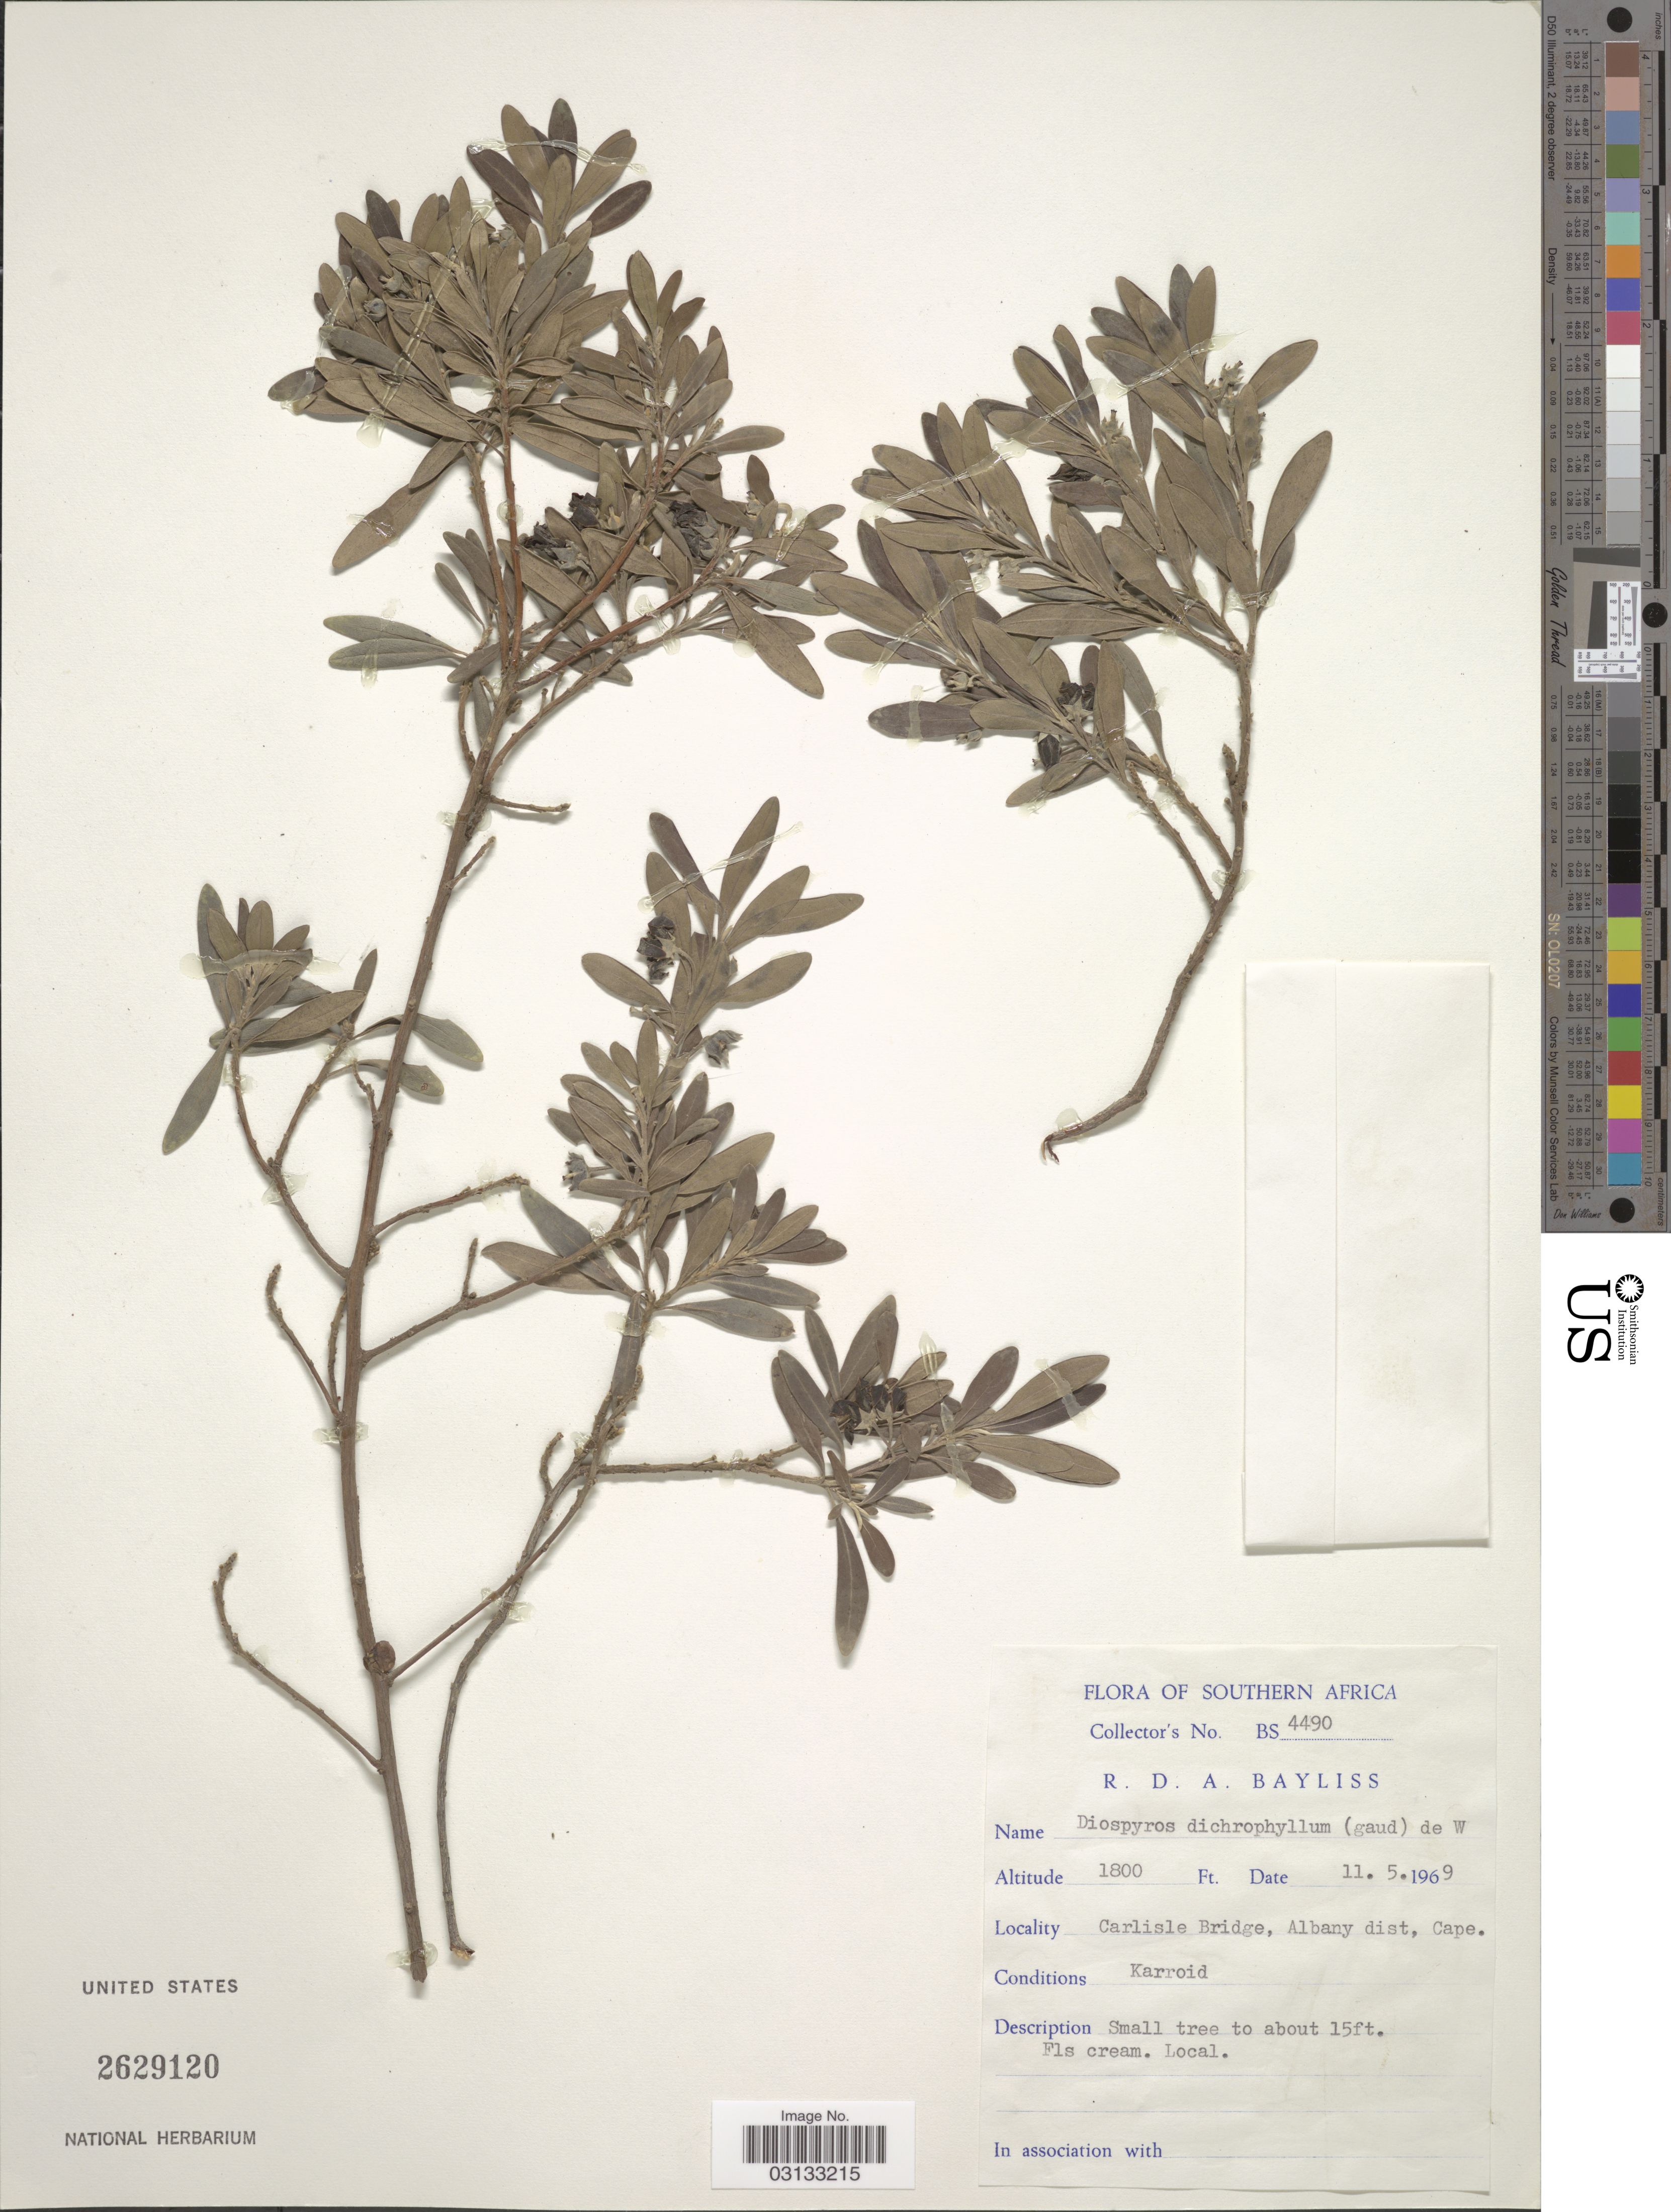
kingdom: Plantae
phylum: Tracheophyta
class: Magnoliopsida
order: Ericales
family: Ebenaceae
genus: Diospyros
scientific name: Diospyros dichrophylla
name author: (Gand.) De Winter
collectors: R. Bayliss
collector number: BS4490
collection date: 1969-05-11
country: South Africa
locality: Southern Africa, Carlisle Bridge, Albany dist. Cape.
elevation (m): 549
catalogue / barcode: US 2629120